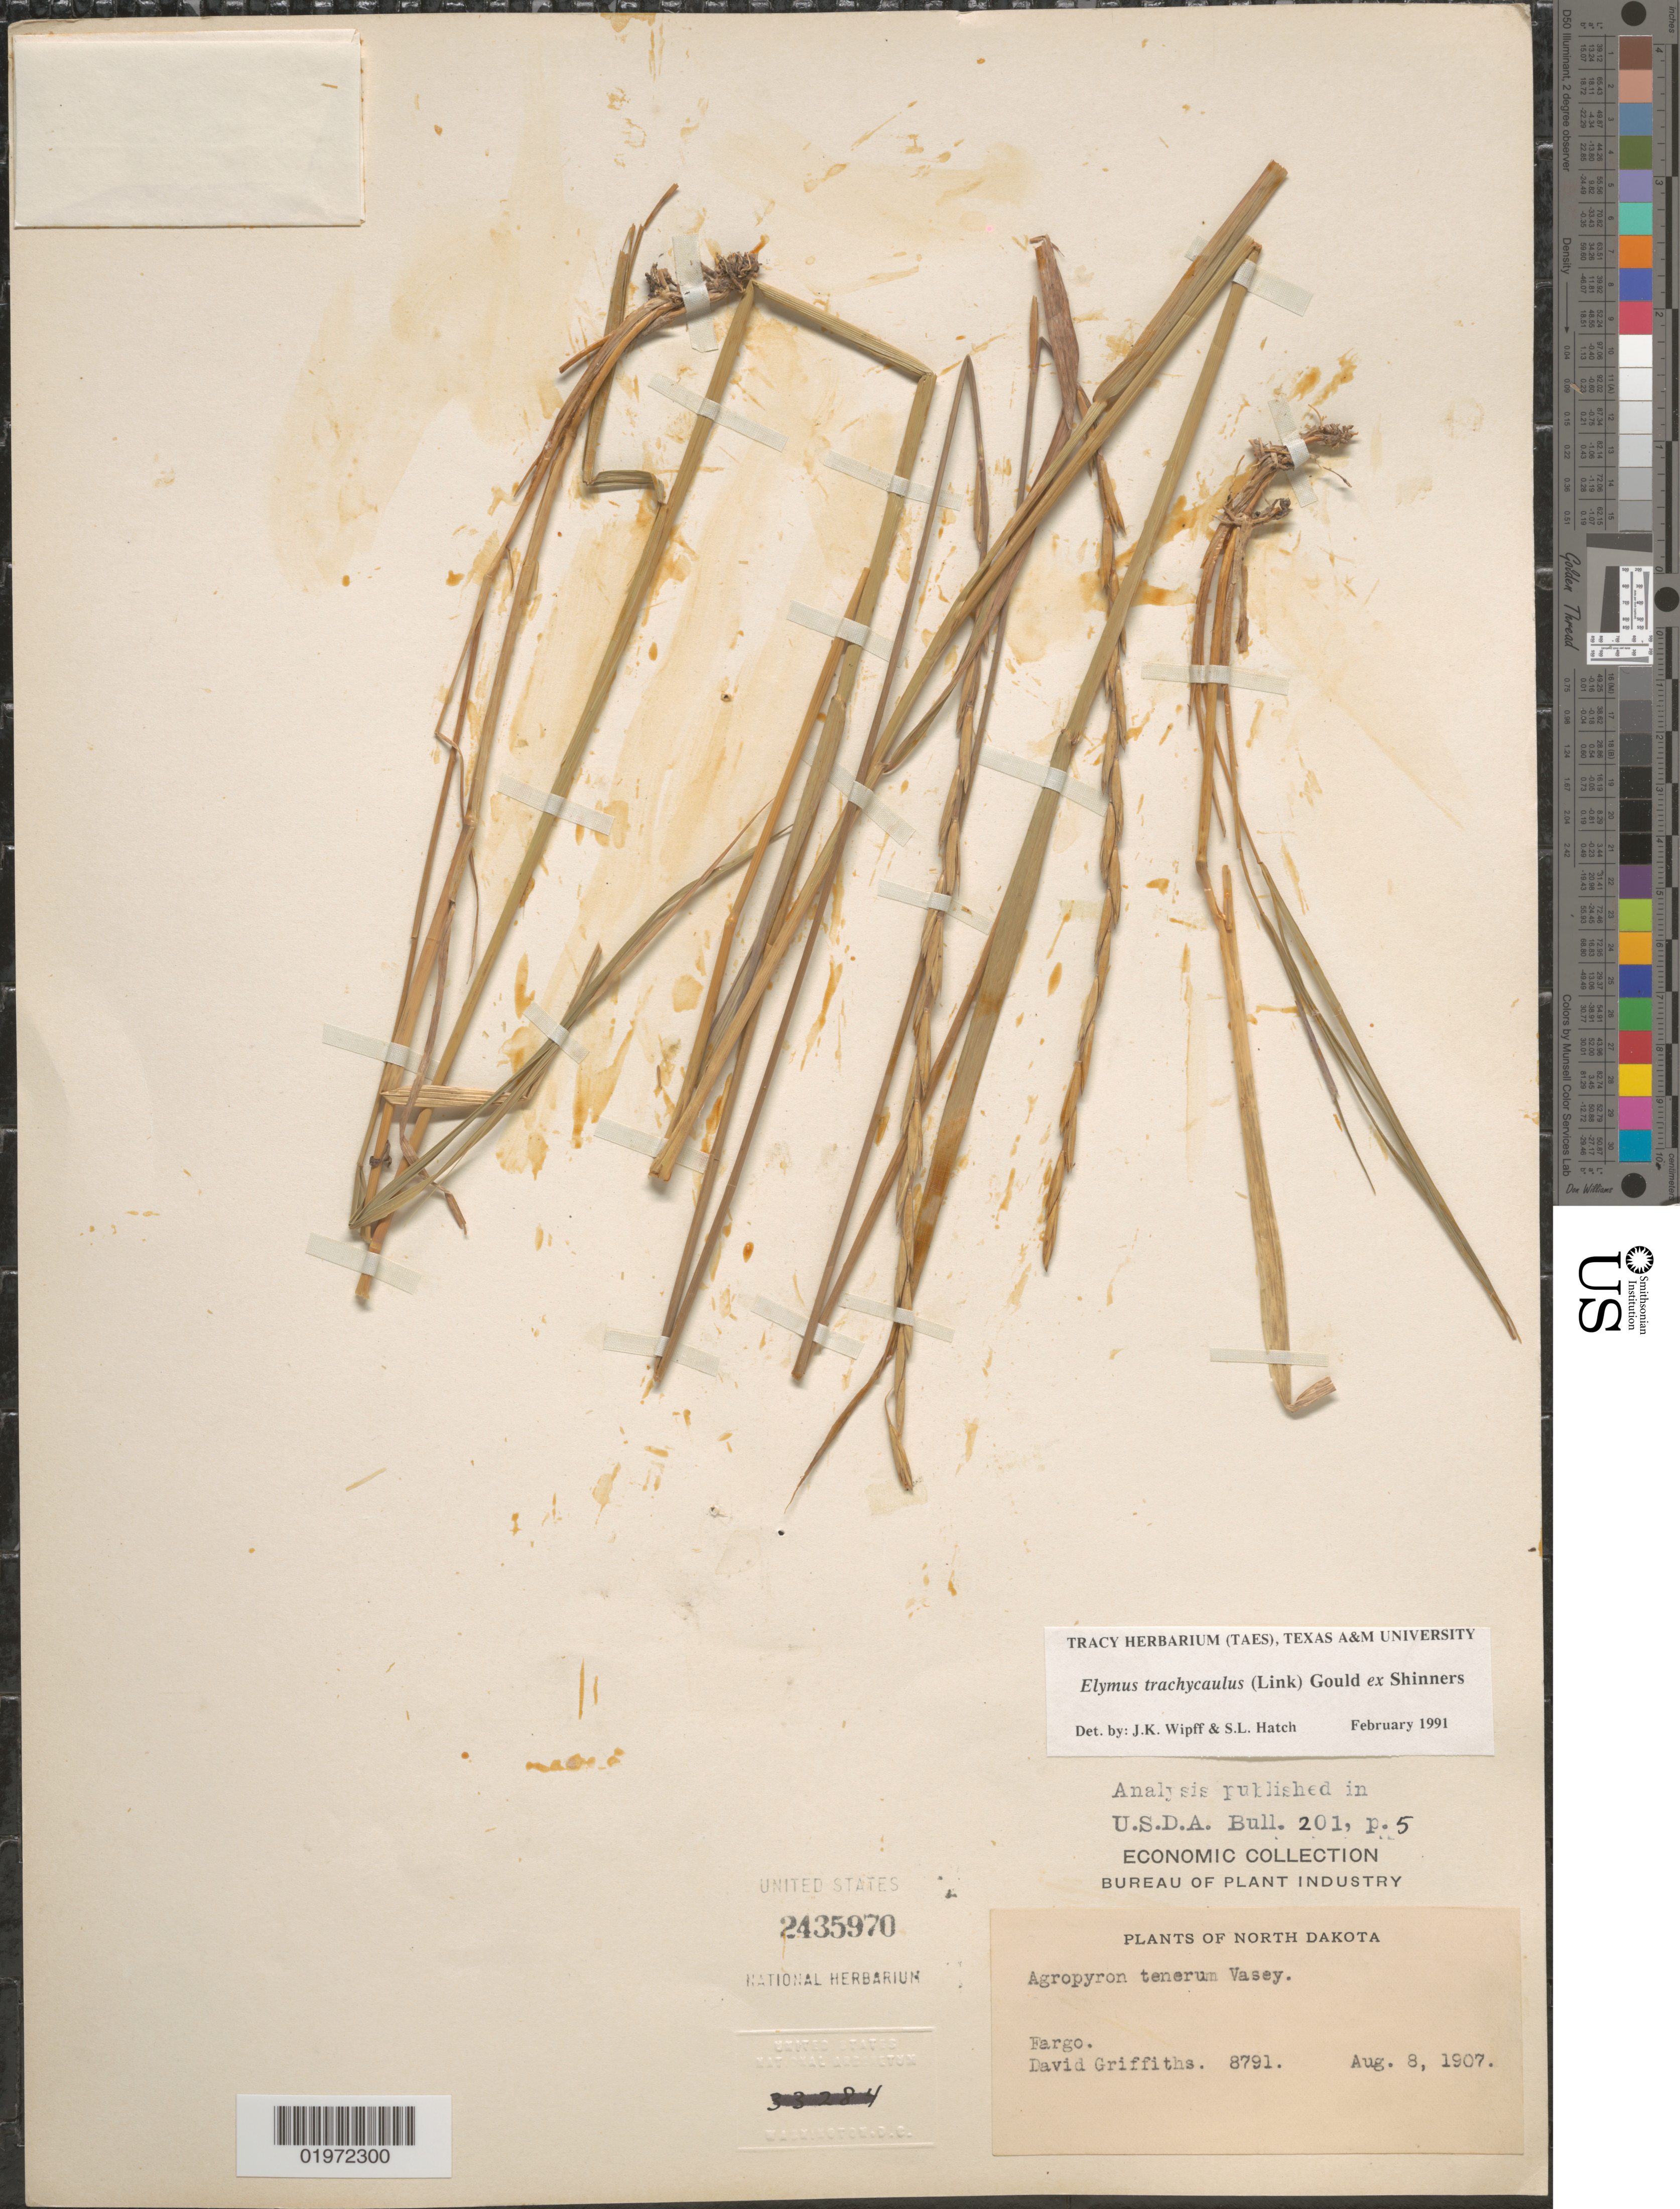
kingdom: Plantae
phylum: Tracheophyta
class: Liliopsida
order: Poales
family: Poaceae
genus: Elymus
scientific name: Elymus trachycaulus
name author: (Link) Gould ex Shinners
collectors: D. Griffiths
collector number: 8791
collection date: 1907-08-08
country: United States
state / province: North Dakota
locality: Fargo.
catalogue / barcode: US 2435970